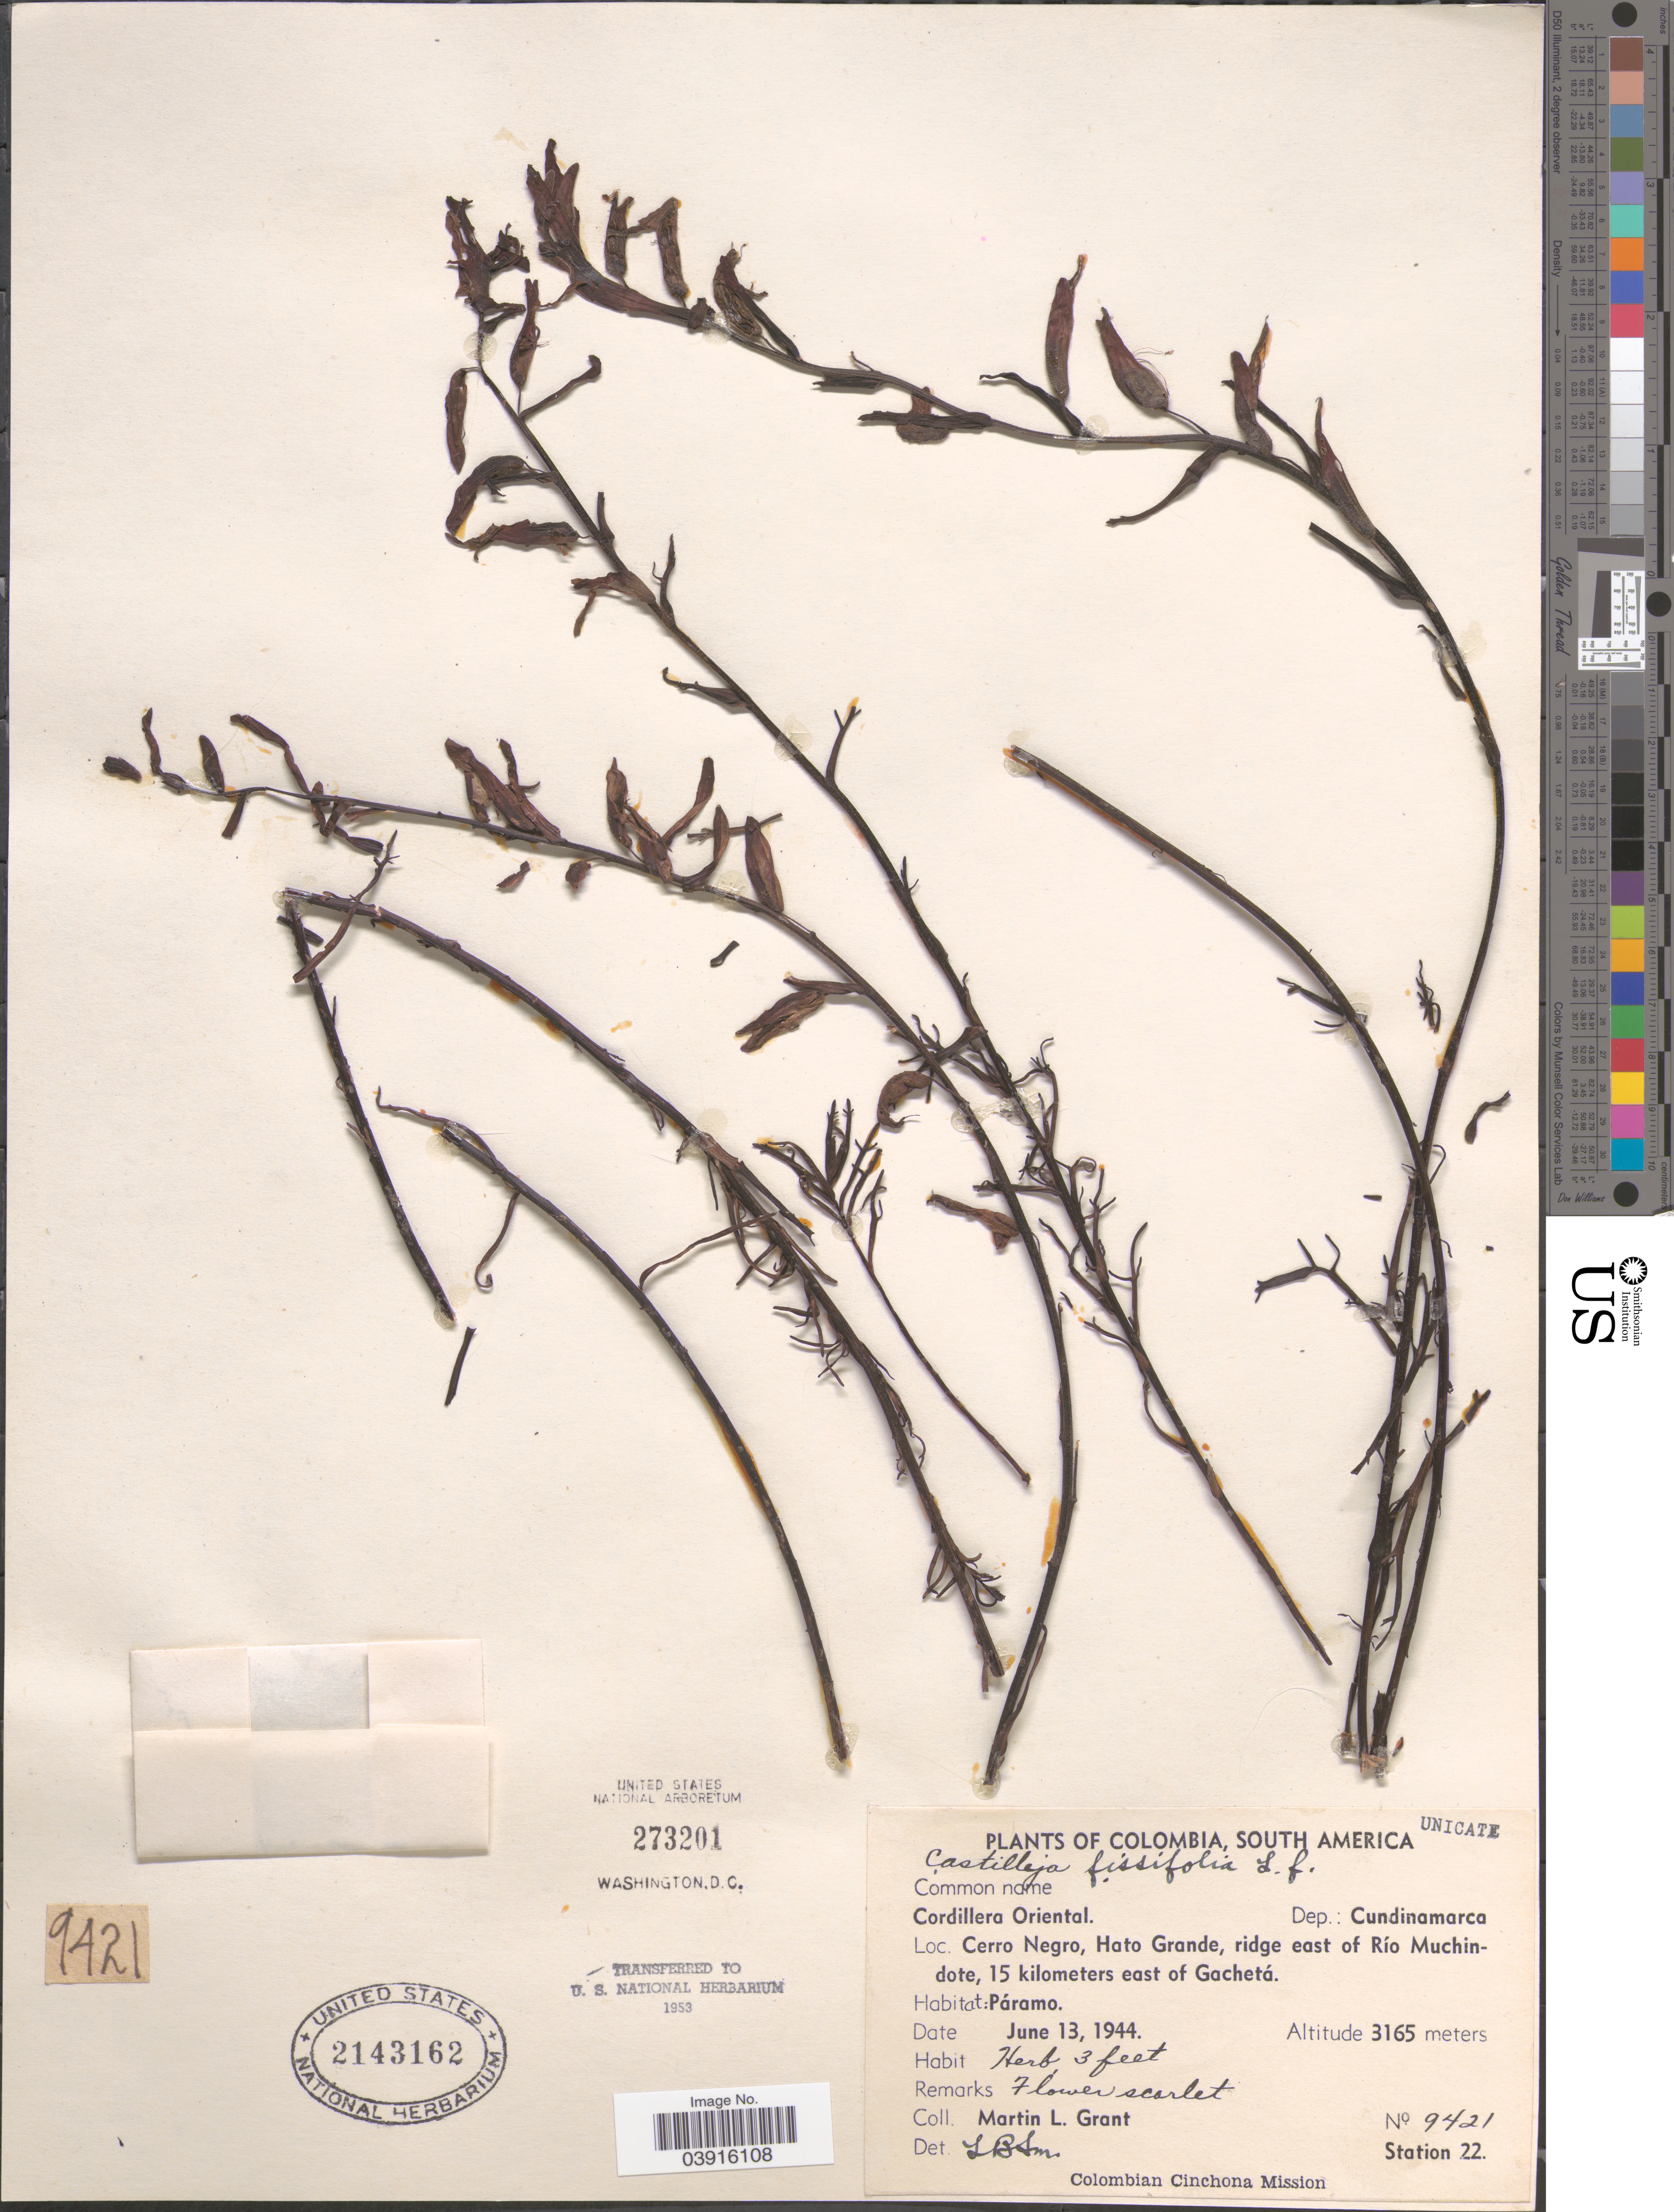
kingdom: Plantae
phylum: Tracheophyta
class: Magnoliopsida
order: Lamiales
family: Orobanchaceae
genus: Castilleja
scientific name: Castilleja fissifolia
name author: L. f.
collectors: M. L. Grant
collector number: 9421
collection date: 1944-06-13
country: Colombia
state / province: Cundinamarca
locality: Cordillera Oriental. Dep.: Cundinamarca. Cerro Negro, Hato Grande, ridge east of Río Muchindote, 15 kilometers east of Gachetá. Station 22.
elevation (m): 3165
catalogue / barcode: US 2143162